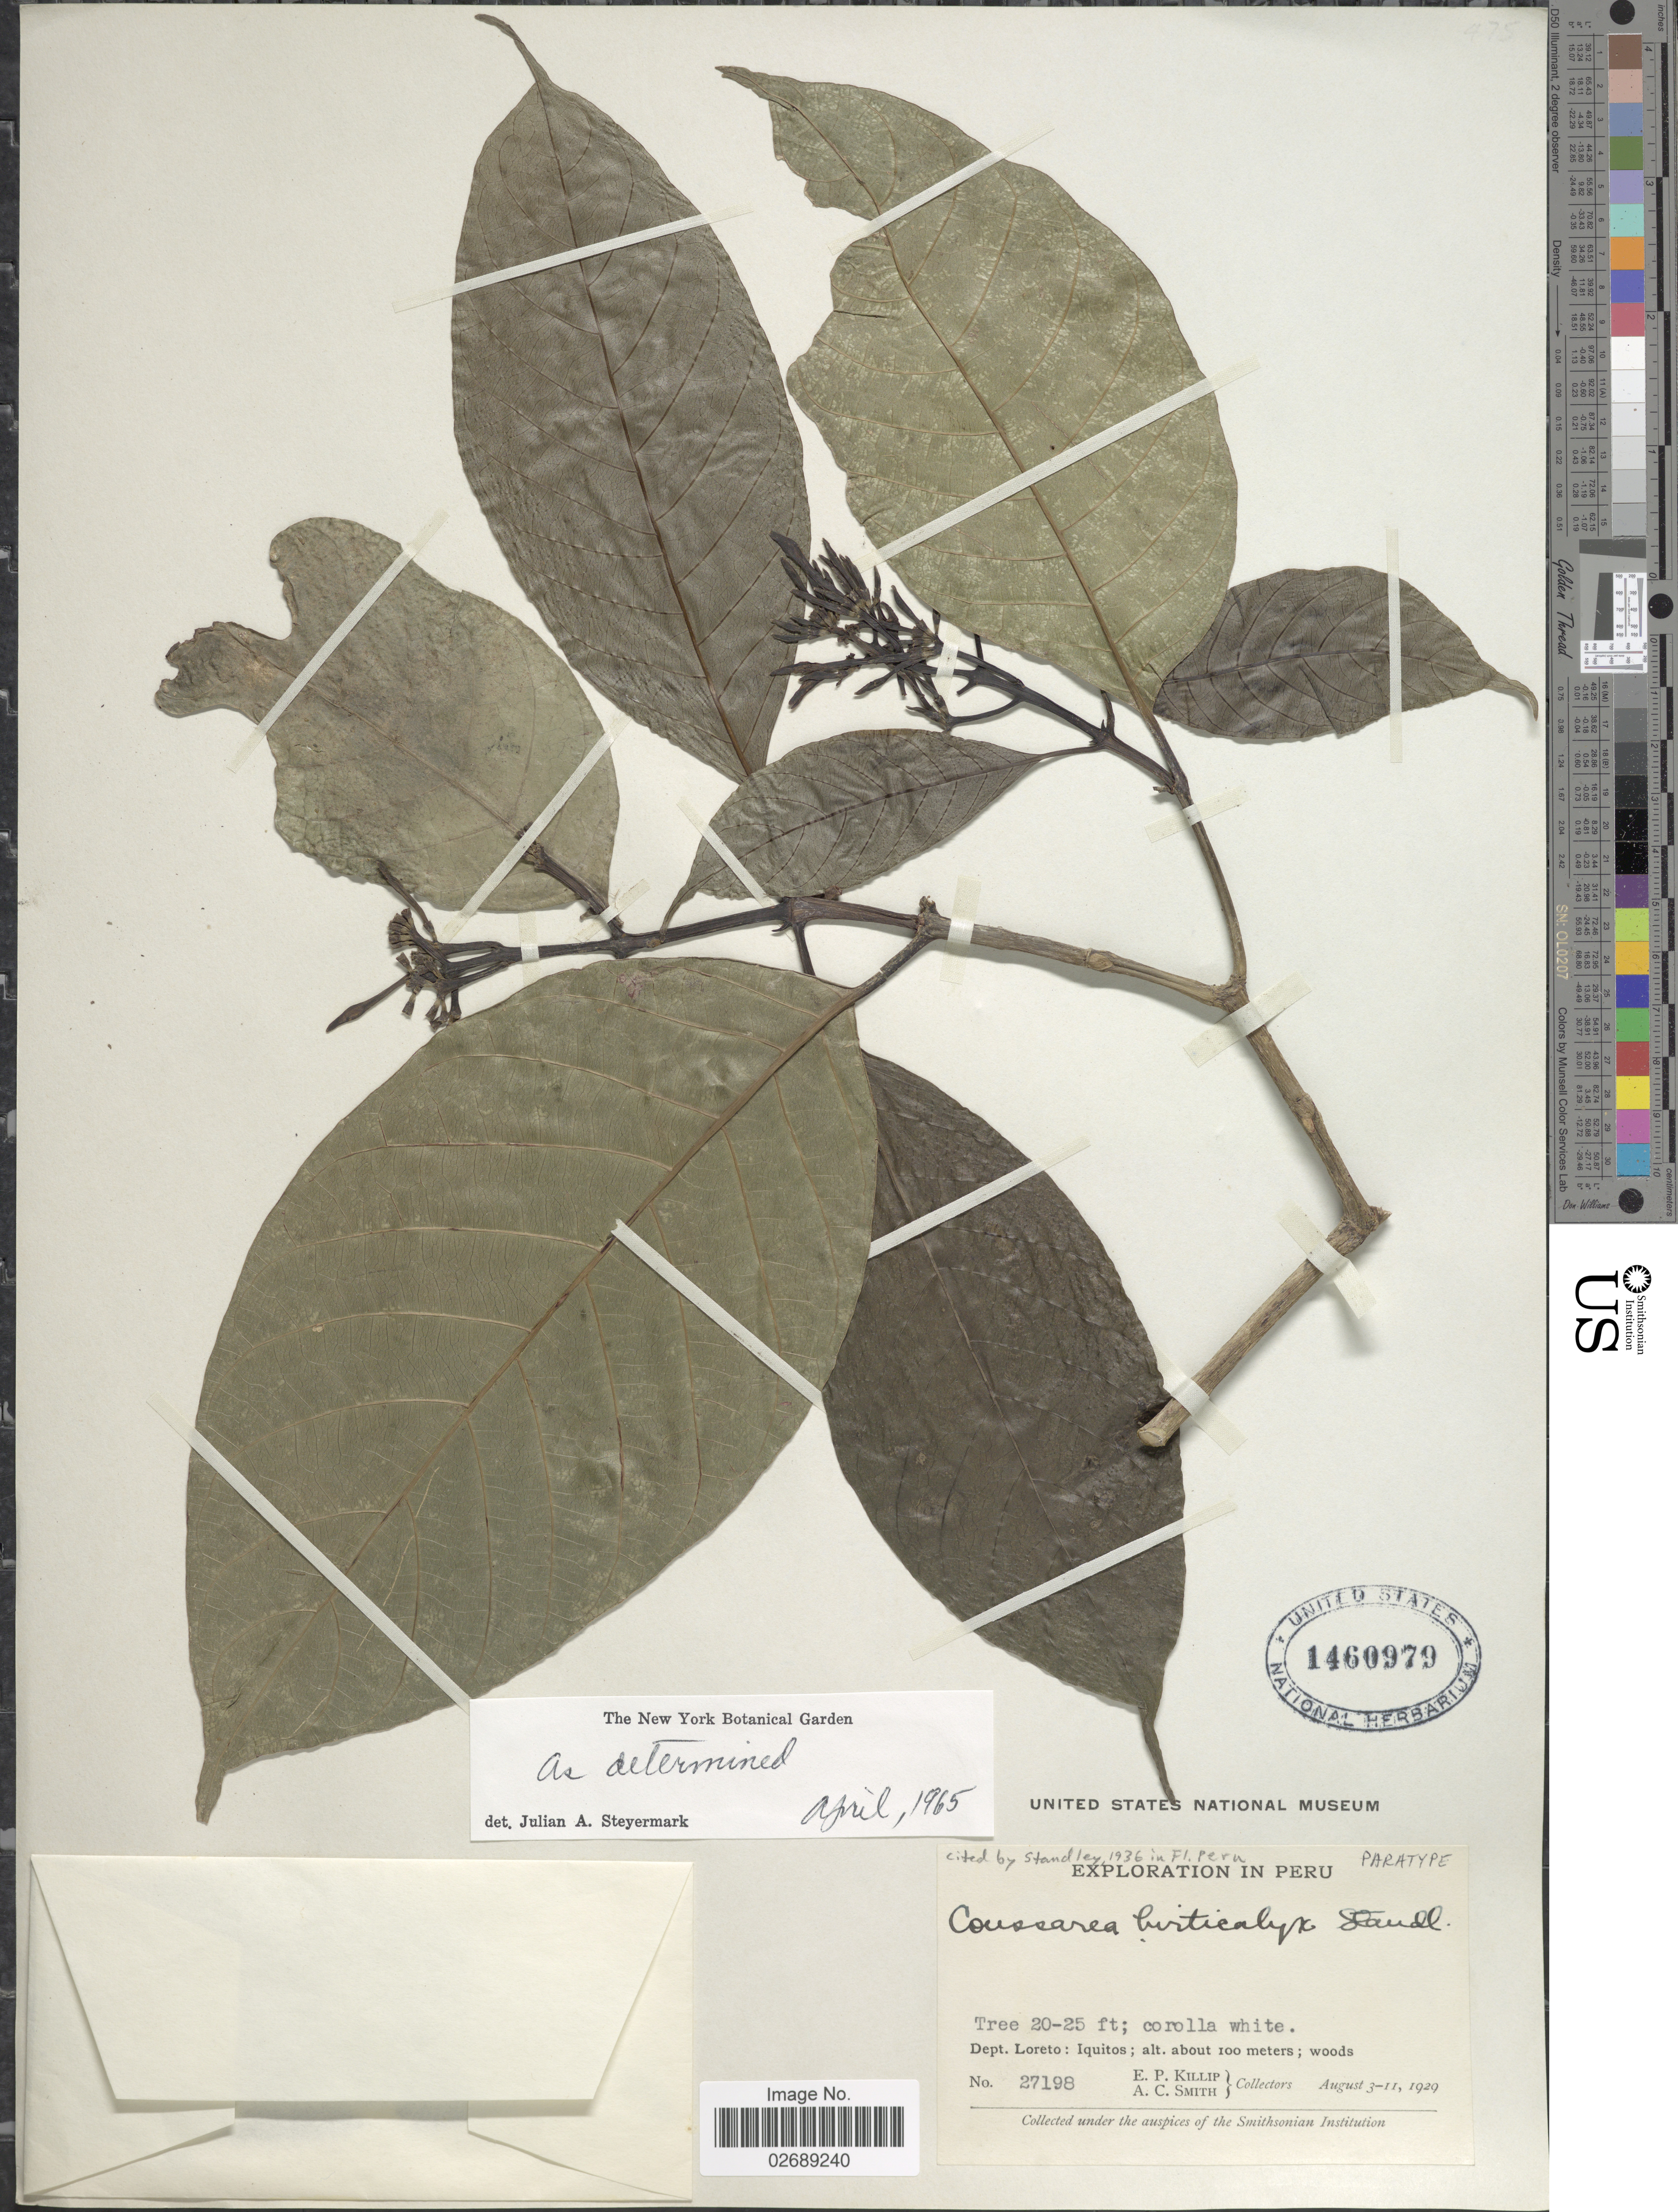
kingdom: Plantae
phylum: Tracheophyta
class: Magnoliopsida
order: Gentianales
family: Rubiaceae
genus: Coussarea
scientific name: Coussarea hirticalyx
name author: Standl.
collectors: E. P. Killip & A. C. Smith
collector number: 27198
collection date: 1929-08-03/1929-08-11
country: Peru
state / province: Loreto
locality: Iquitos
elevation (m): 100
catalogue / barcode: US 1460979